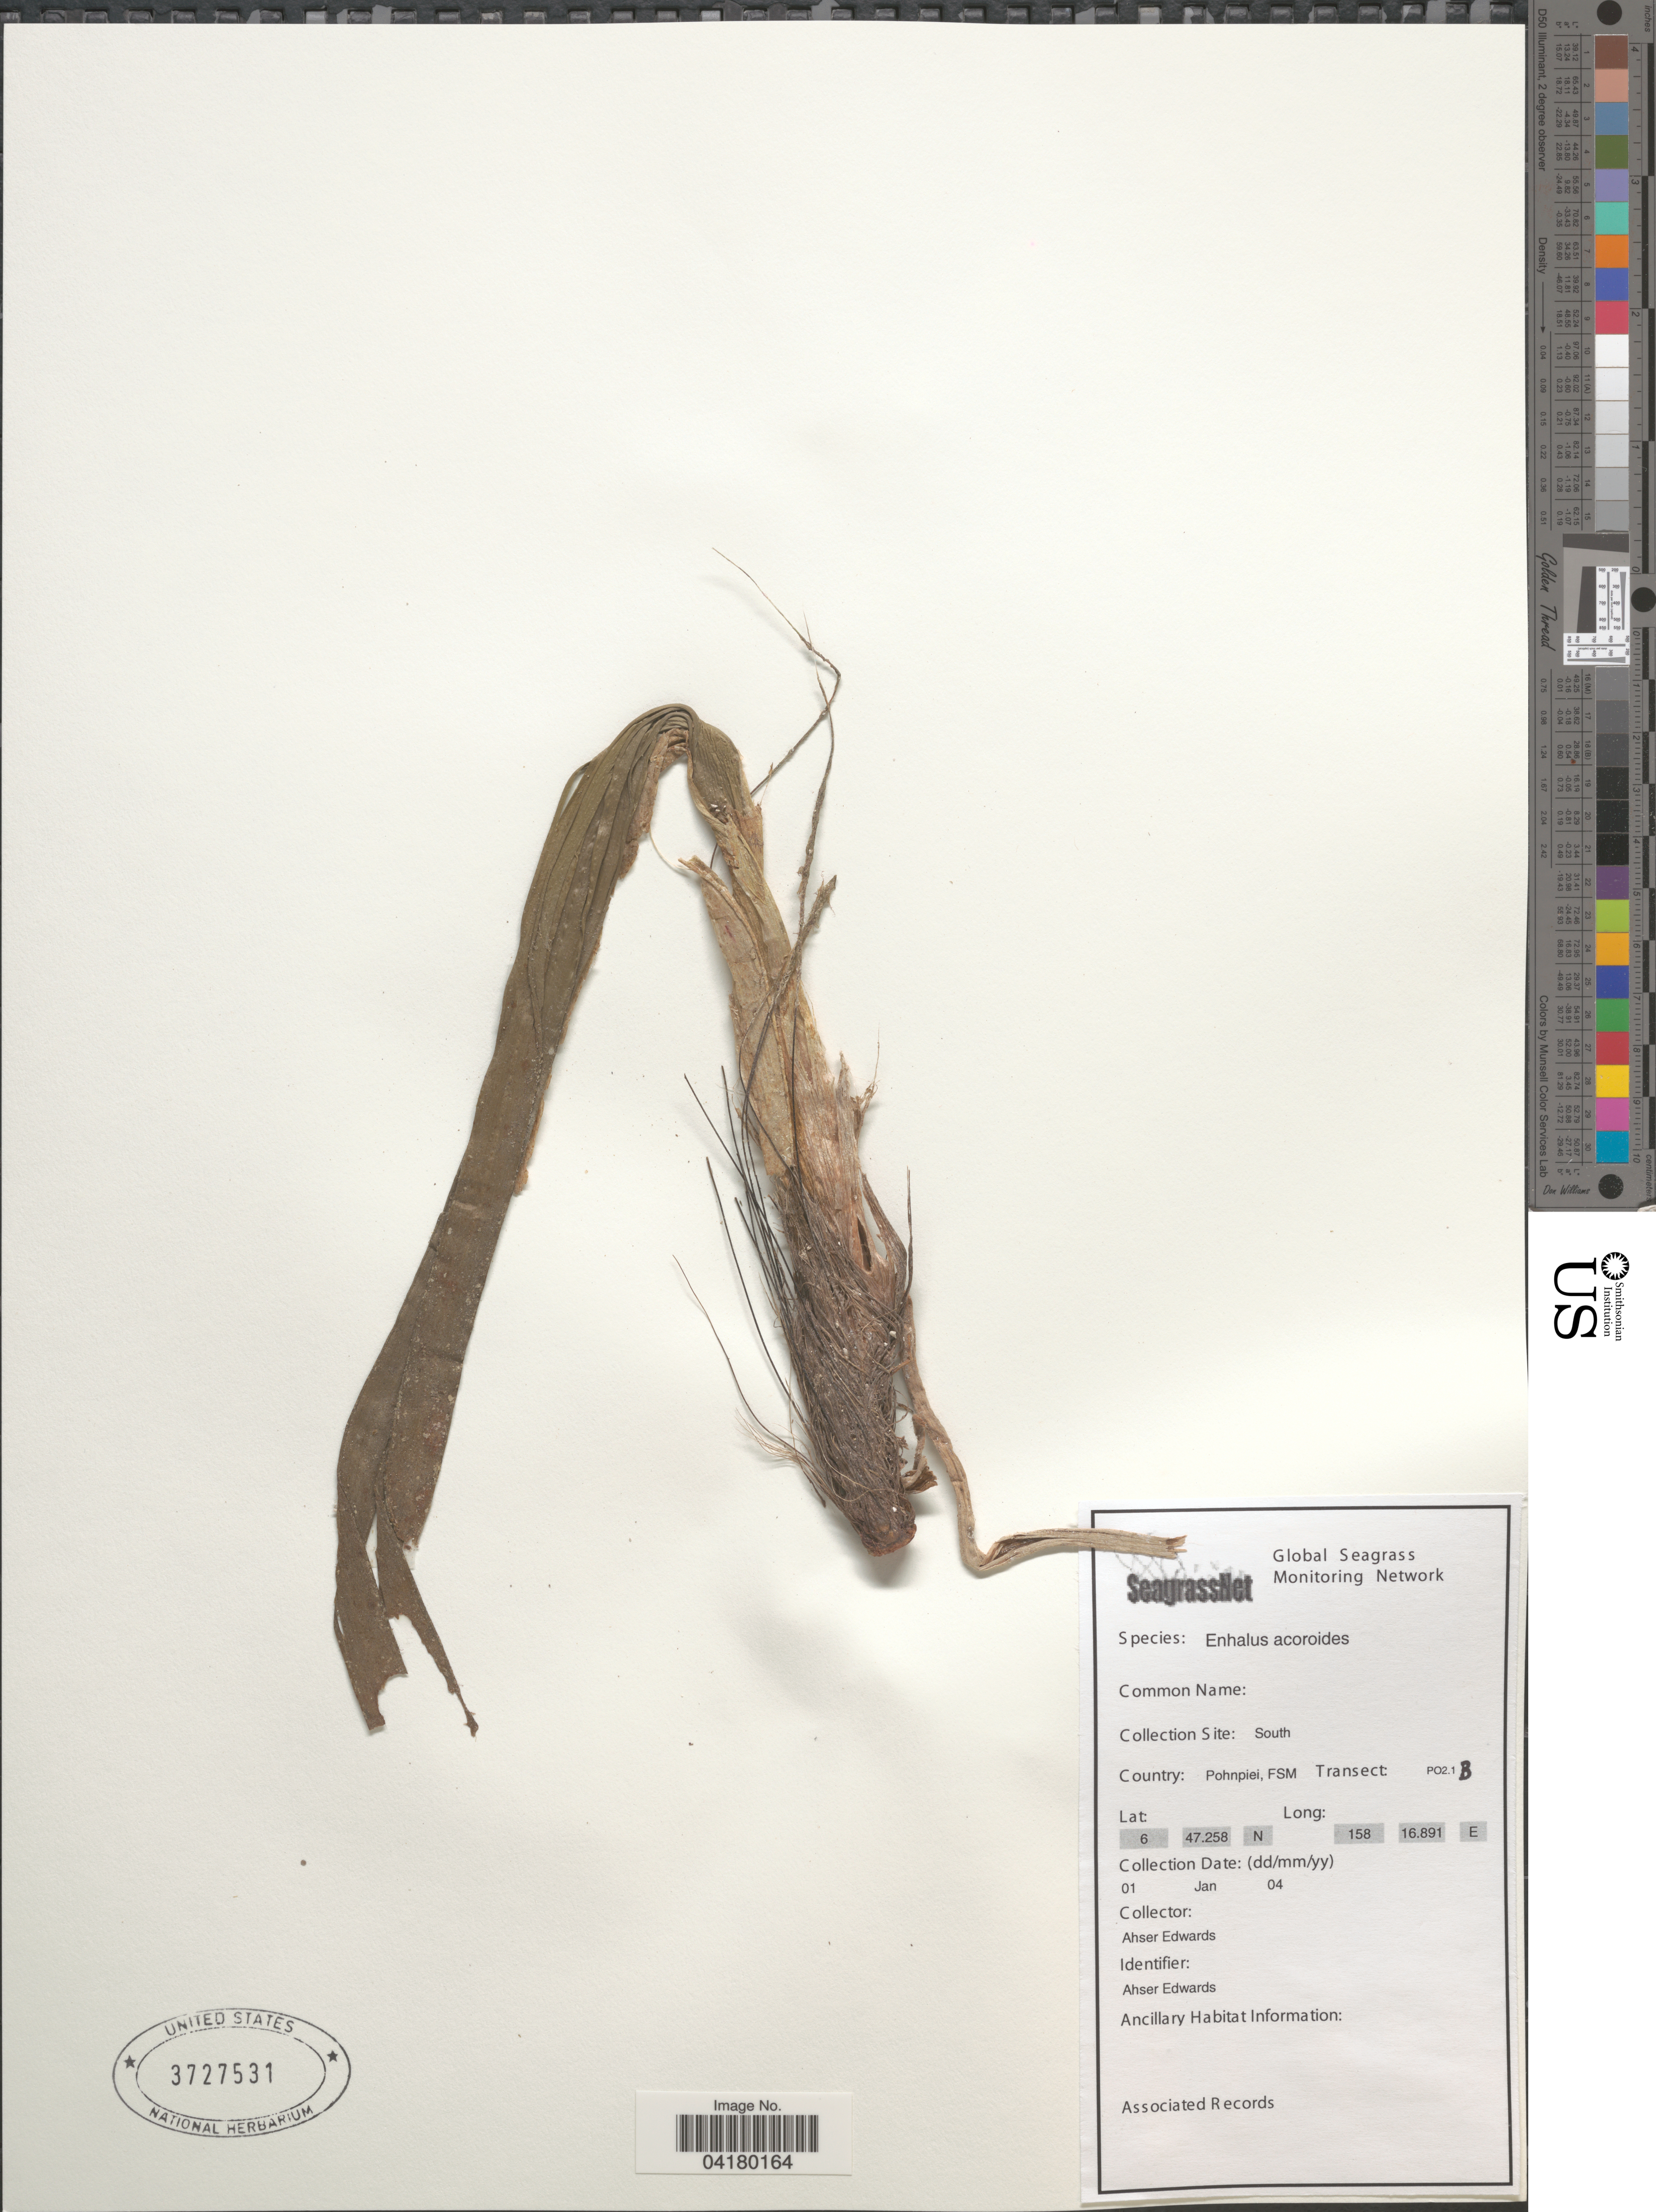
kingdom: Plantae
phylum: Tracheophyta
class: Liliopsida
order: Alismatales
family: Hydrocharitaceae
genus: Enhalus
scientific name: Enhalus acoroides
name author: (L. f.) Royle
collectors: A. Edwards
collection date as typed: Transcribed d/m/y: 1/1/4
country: Micronesia, Federated States of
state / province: Pohnpei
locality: Collection Site: South. Country: Pohnpiei, FSM. Transect: PO2.1B.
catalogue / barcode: US 3727531